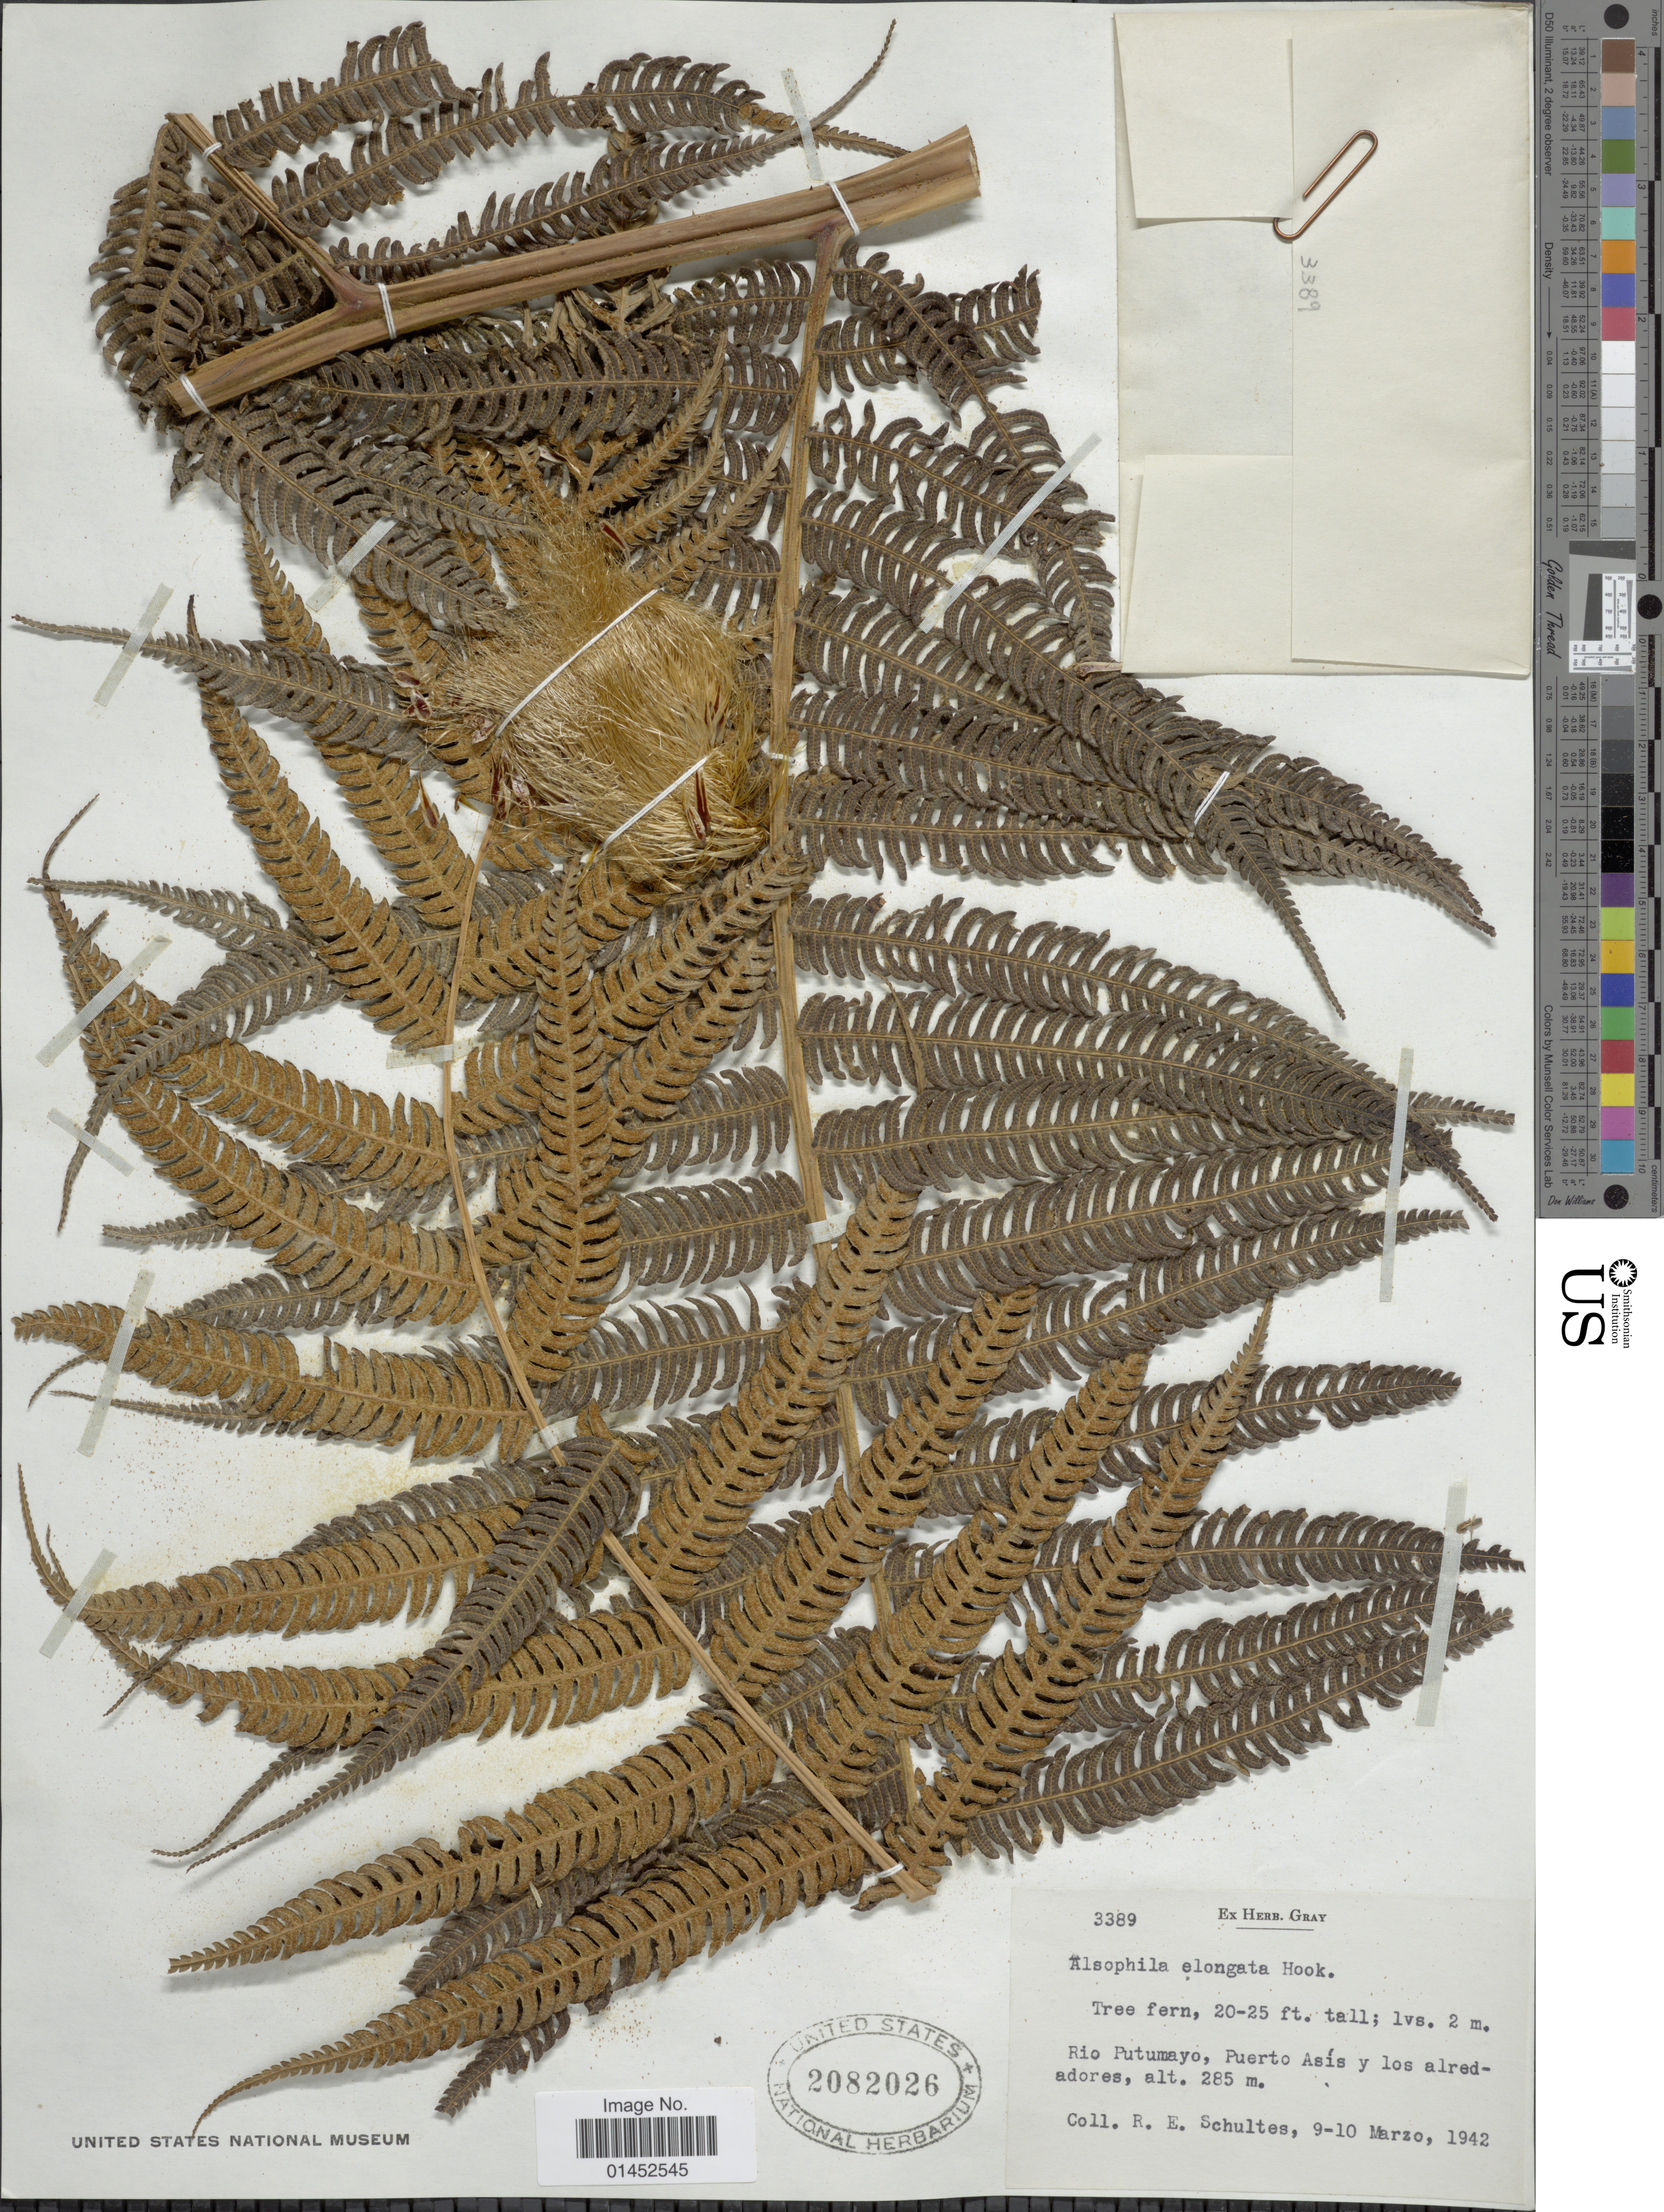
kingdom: Plantae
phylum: Tracheophyta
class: Polypodiopsida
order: Cyatheales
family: Cyatheaceae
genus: Cyathea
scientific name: Cyathea poeppigii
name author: (Hook.) Domin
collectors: R. E. Schultes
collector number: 3389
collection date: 1942-03-09/1942-03-10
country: Colombia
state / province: Putumayo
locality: Rio Putumayo, Puerto Asís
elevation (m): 285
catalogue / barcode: US 2082026